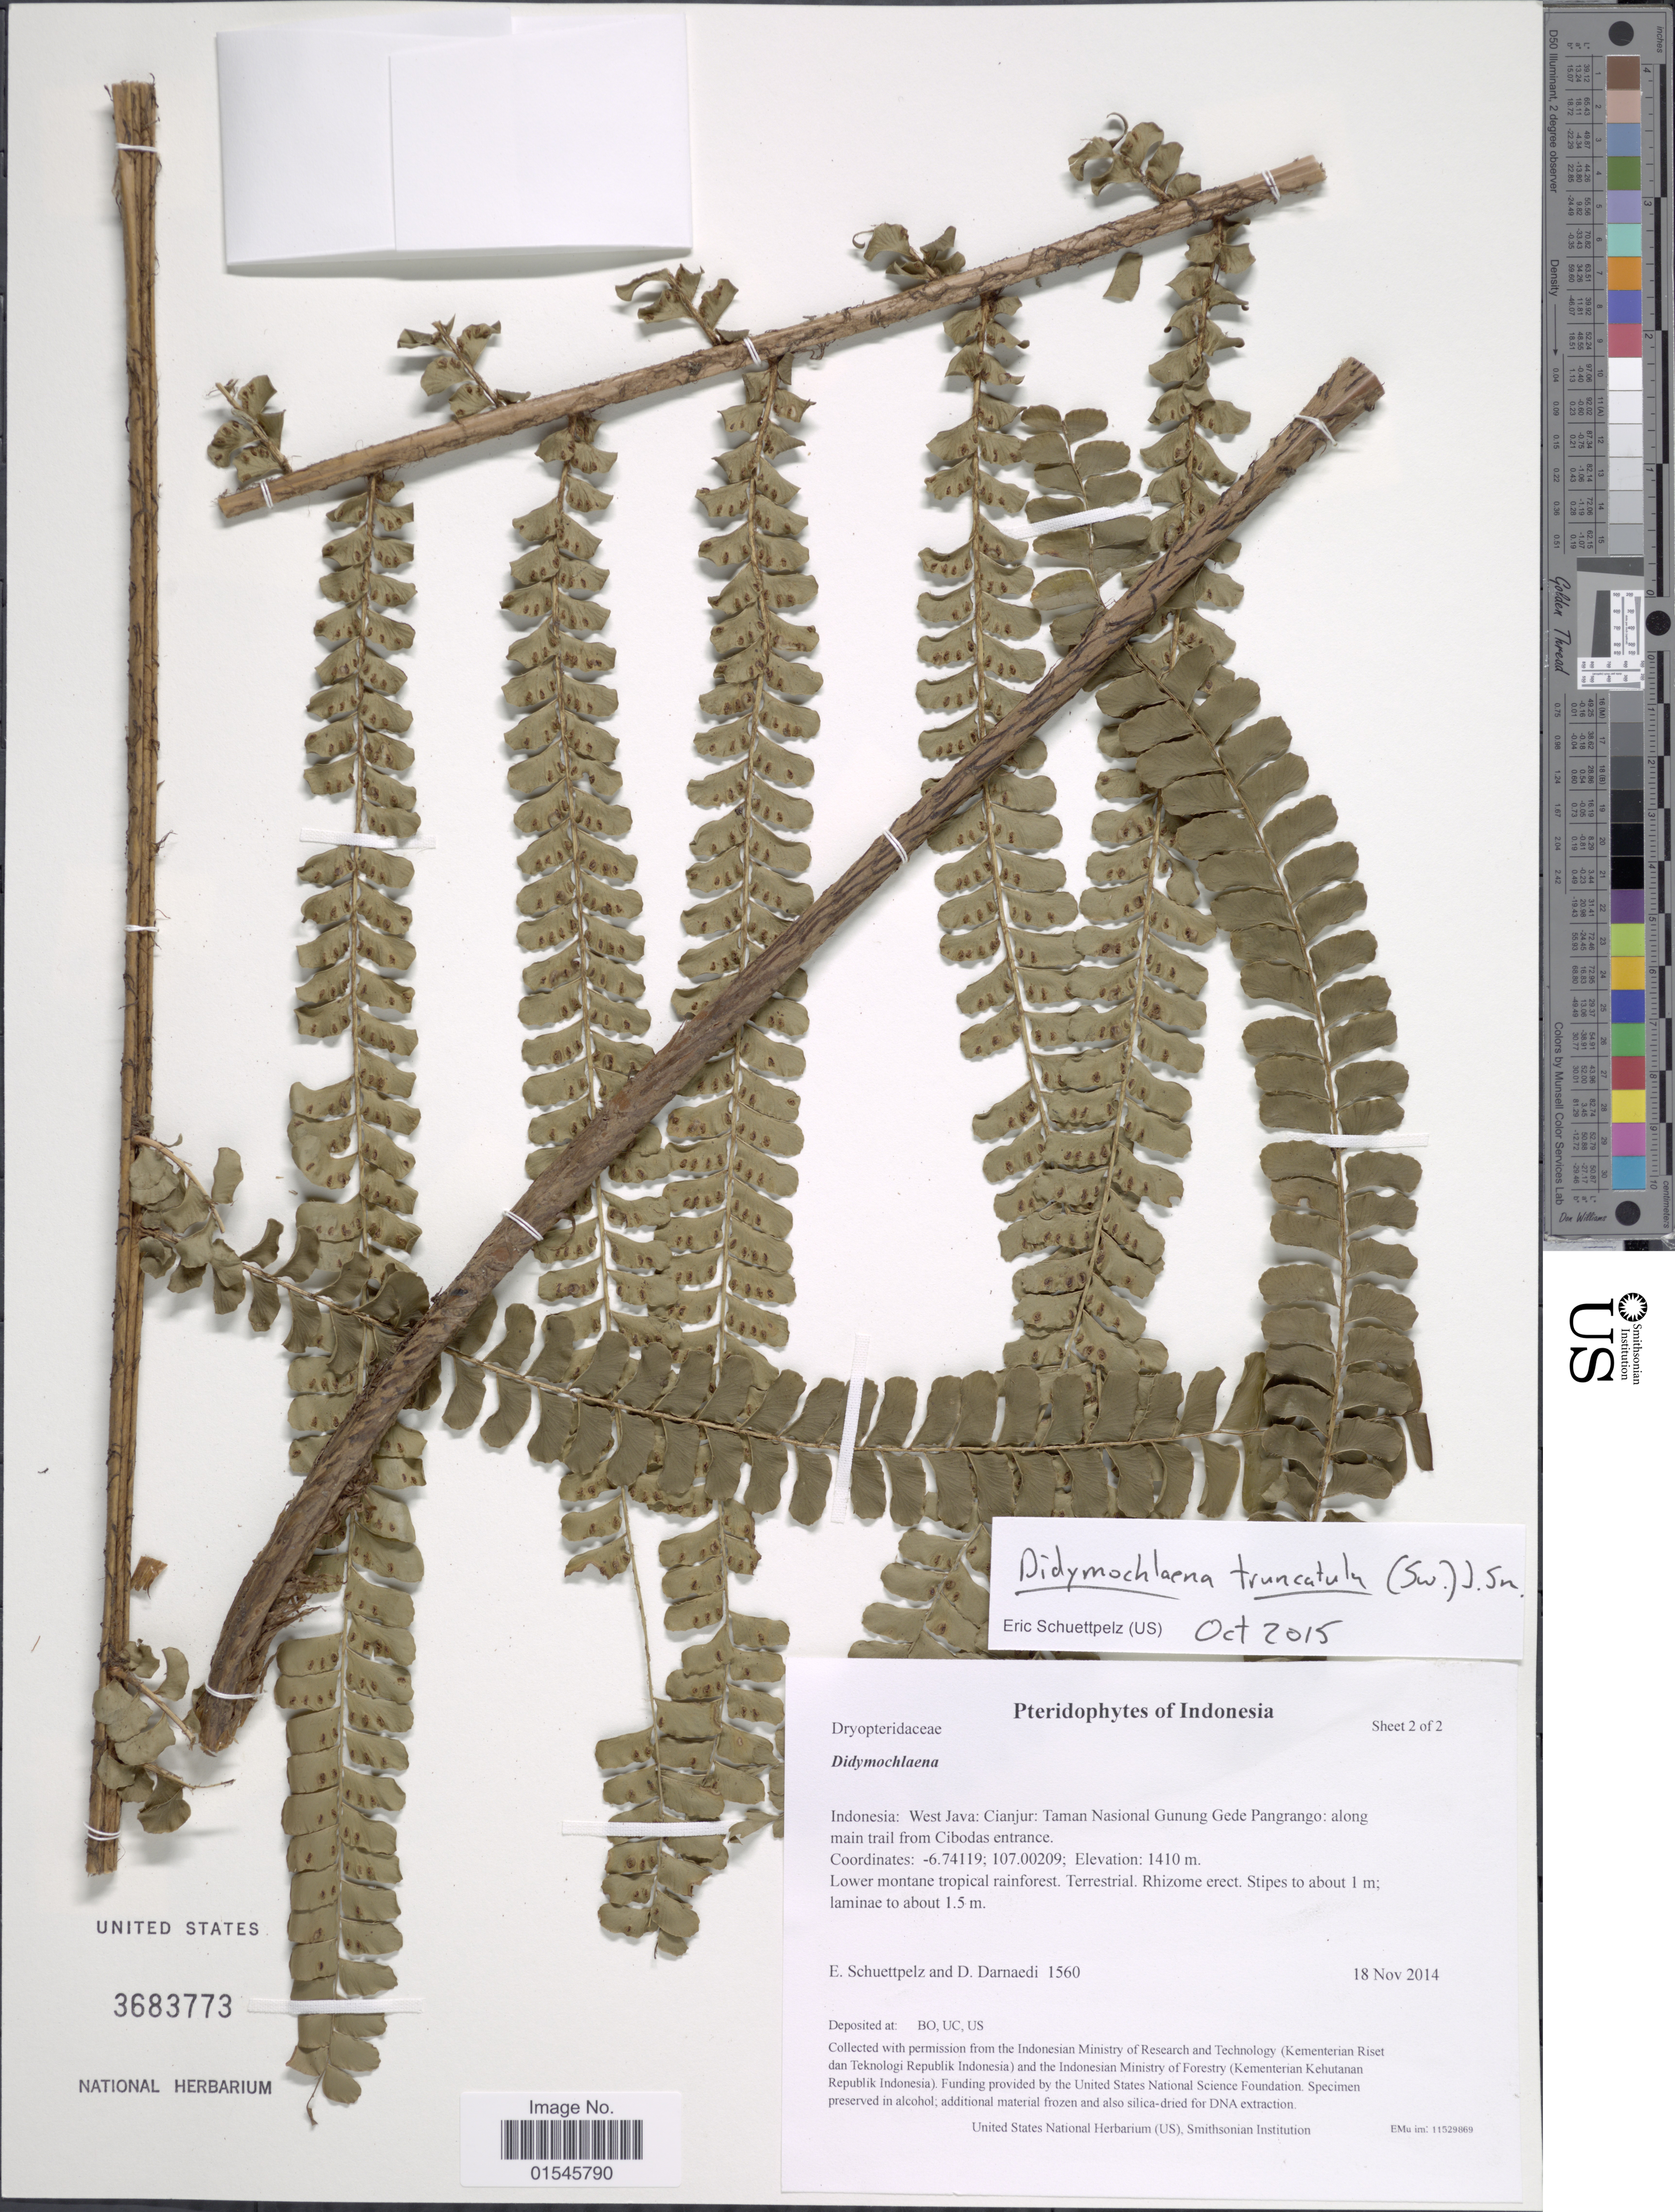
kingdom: Plantae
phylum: Tracheophyta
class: Polypodiopsida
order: Polypodiales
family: Didymochlaenaceae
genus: Didymochlaena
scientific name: Didymochlaena truncatula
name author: (Sw.) J. Sm.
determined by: Schuettpelz, E., (US), Smithsonian Institution - National Museum of Natural History (UNITED STATES)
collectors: E. Schuettpelz & D. Darnaedi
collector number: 1560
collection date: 2014-11-18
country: Indonesia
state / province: Java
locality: West Java: Cianjur: Taman Nasional Gunung Gede Pangrango: along main trail from Cibodas entrance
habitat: Lower montane tropical rainforest.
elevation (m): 1410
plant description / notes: Collected with permission from the Indonesian Ministry of Research and Technology (Kementerian Riset dan Teknologi Republik Indonesia) and the Indonesian Ministry of Forestry (Kementerian Kehutanan Republik Indonesia).; Funding provided by the United States National Science Foundation.; Specimen preserved in alcohol; additional material frozen and also silica-dried for DNA extraction.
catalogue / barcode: US 3683773